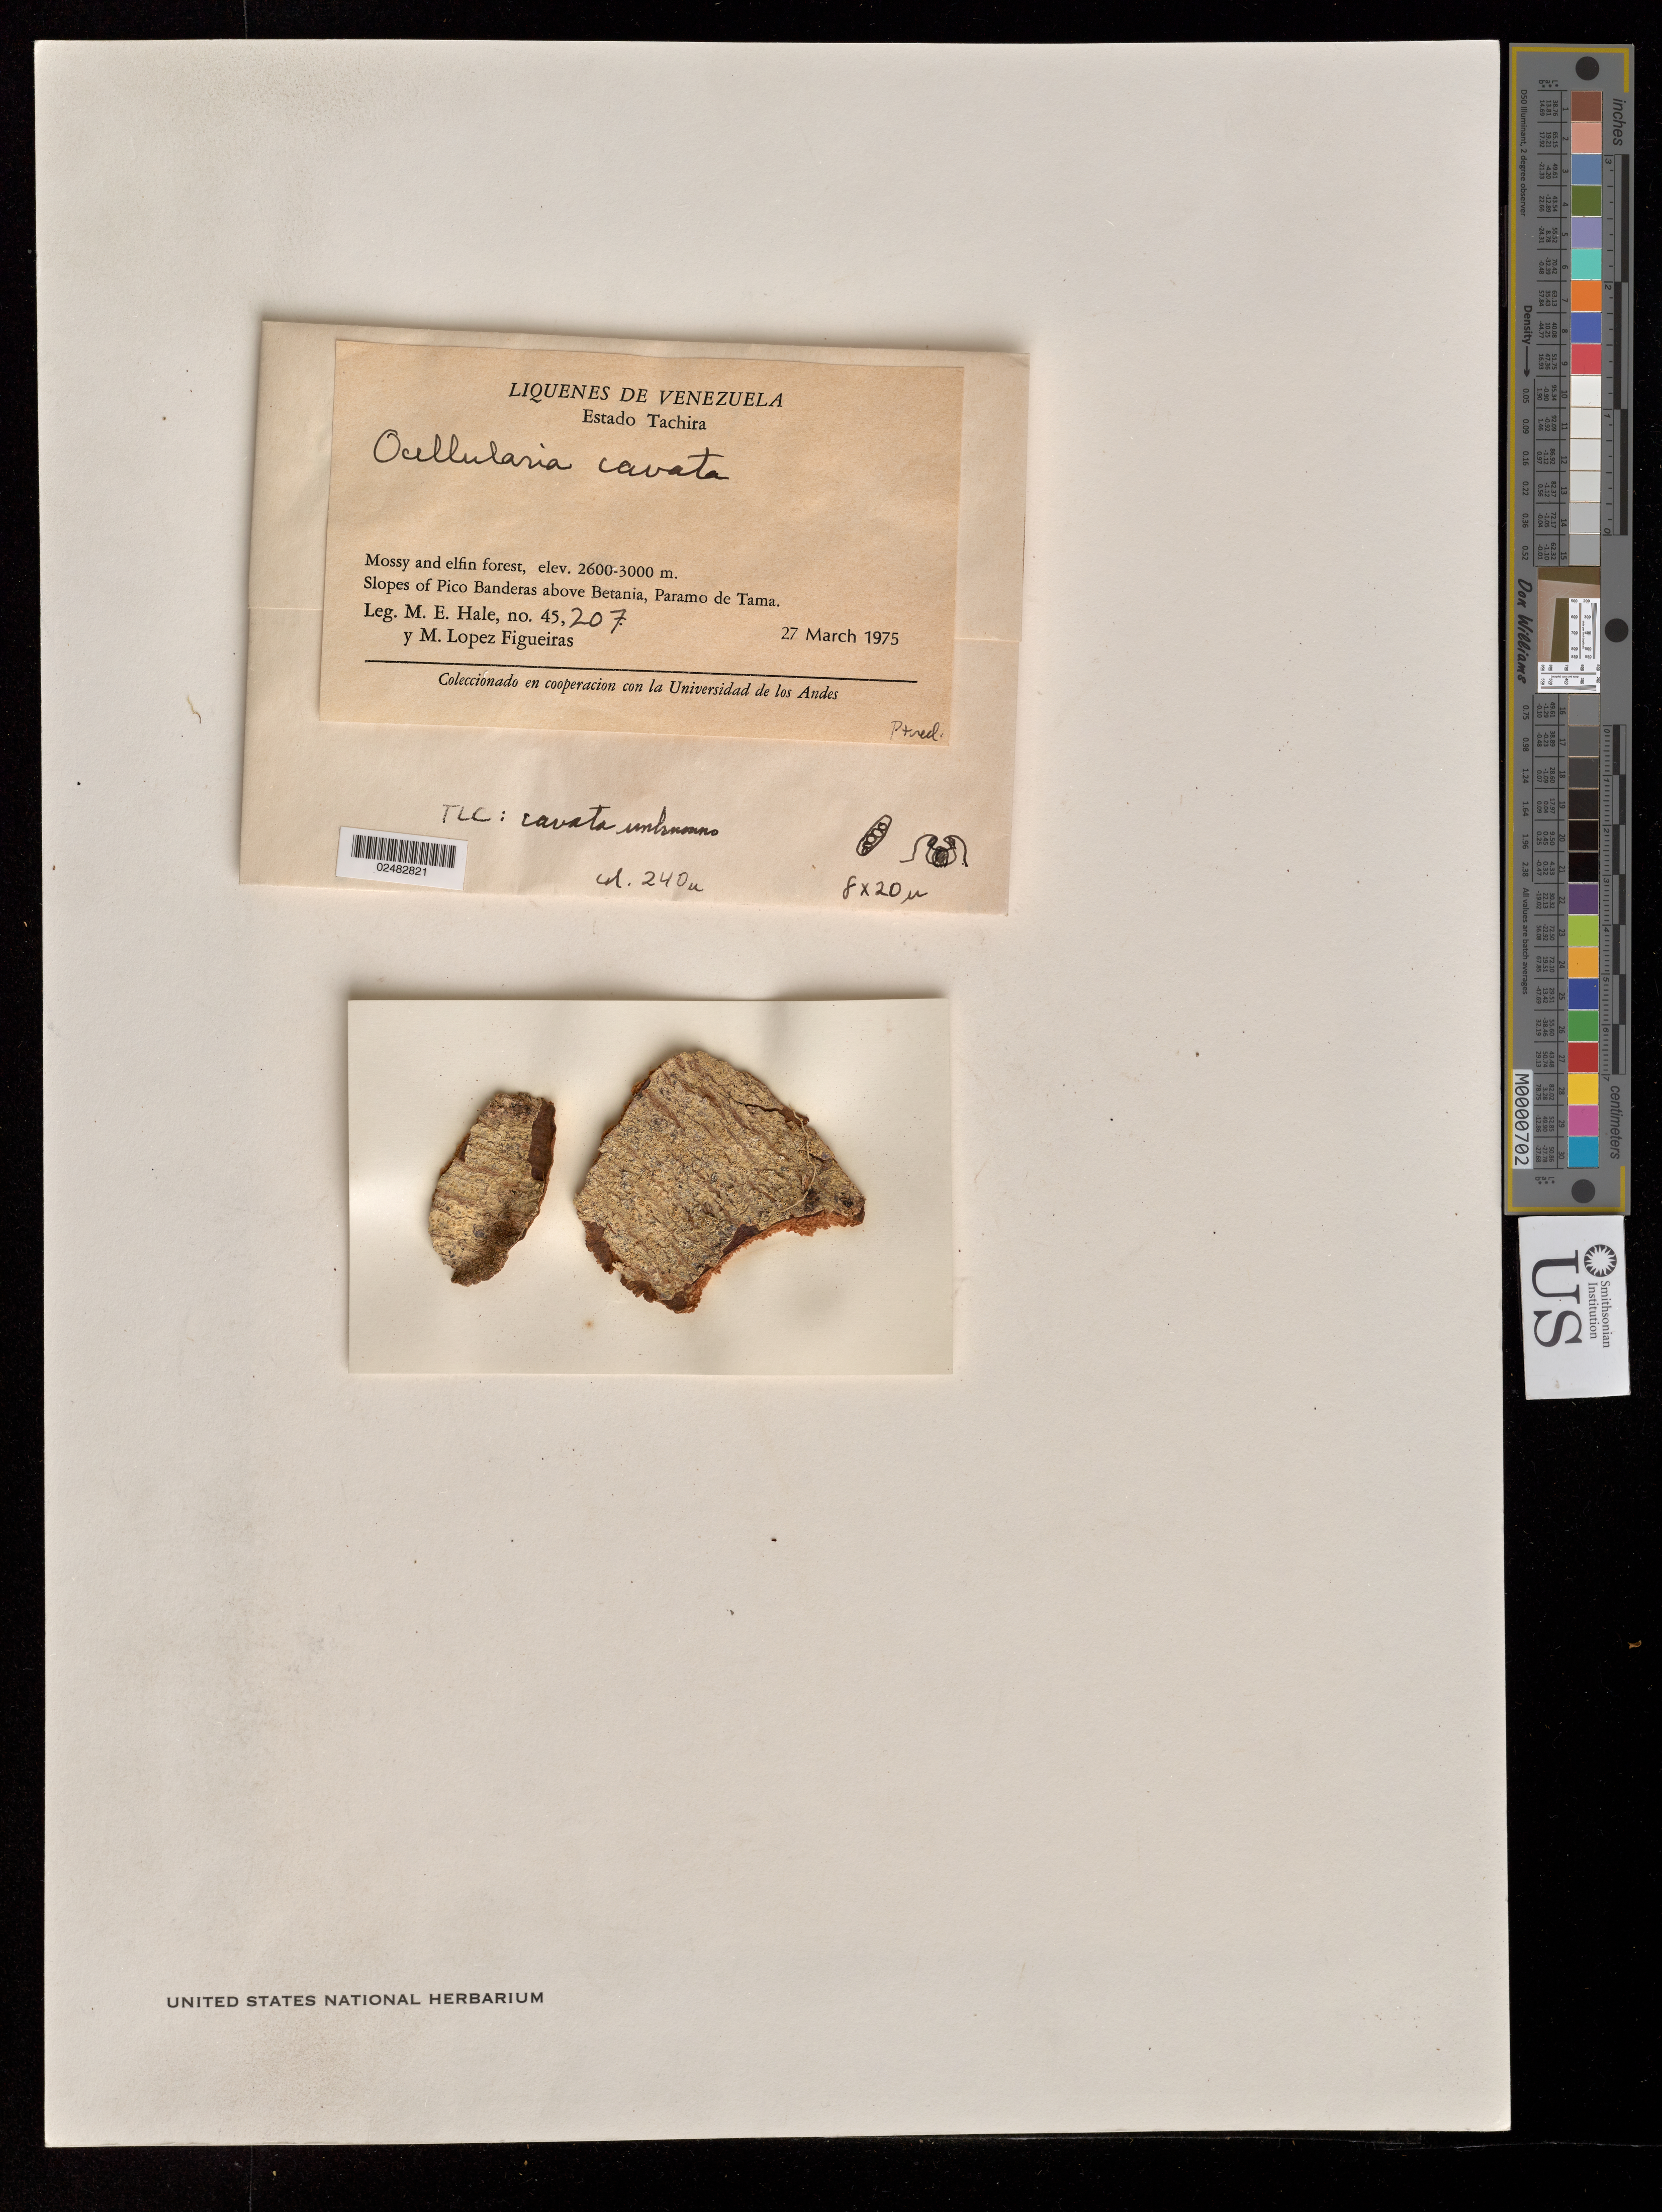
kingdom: Fungi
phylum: Ascomycota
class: Lecanoromycetes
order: Ostropales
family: Graphidaceae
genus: Ocellularia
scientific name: Ocellularia cavata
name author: (Ach.) Müll. Arg.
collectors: M. Hale & M. López Figueiras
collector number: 45207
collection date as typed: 27 Mar 1975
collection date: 1975-03-27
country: Venezuela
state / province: Tachira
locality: Slopes of pico banderas above betania, paramo de tama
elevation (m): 2600